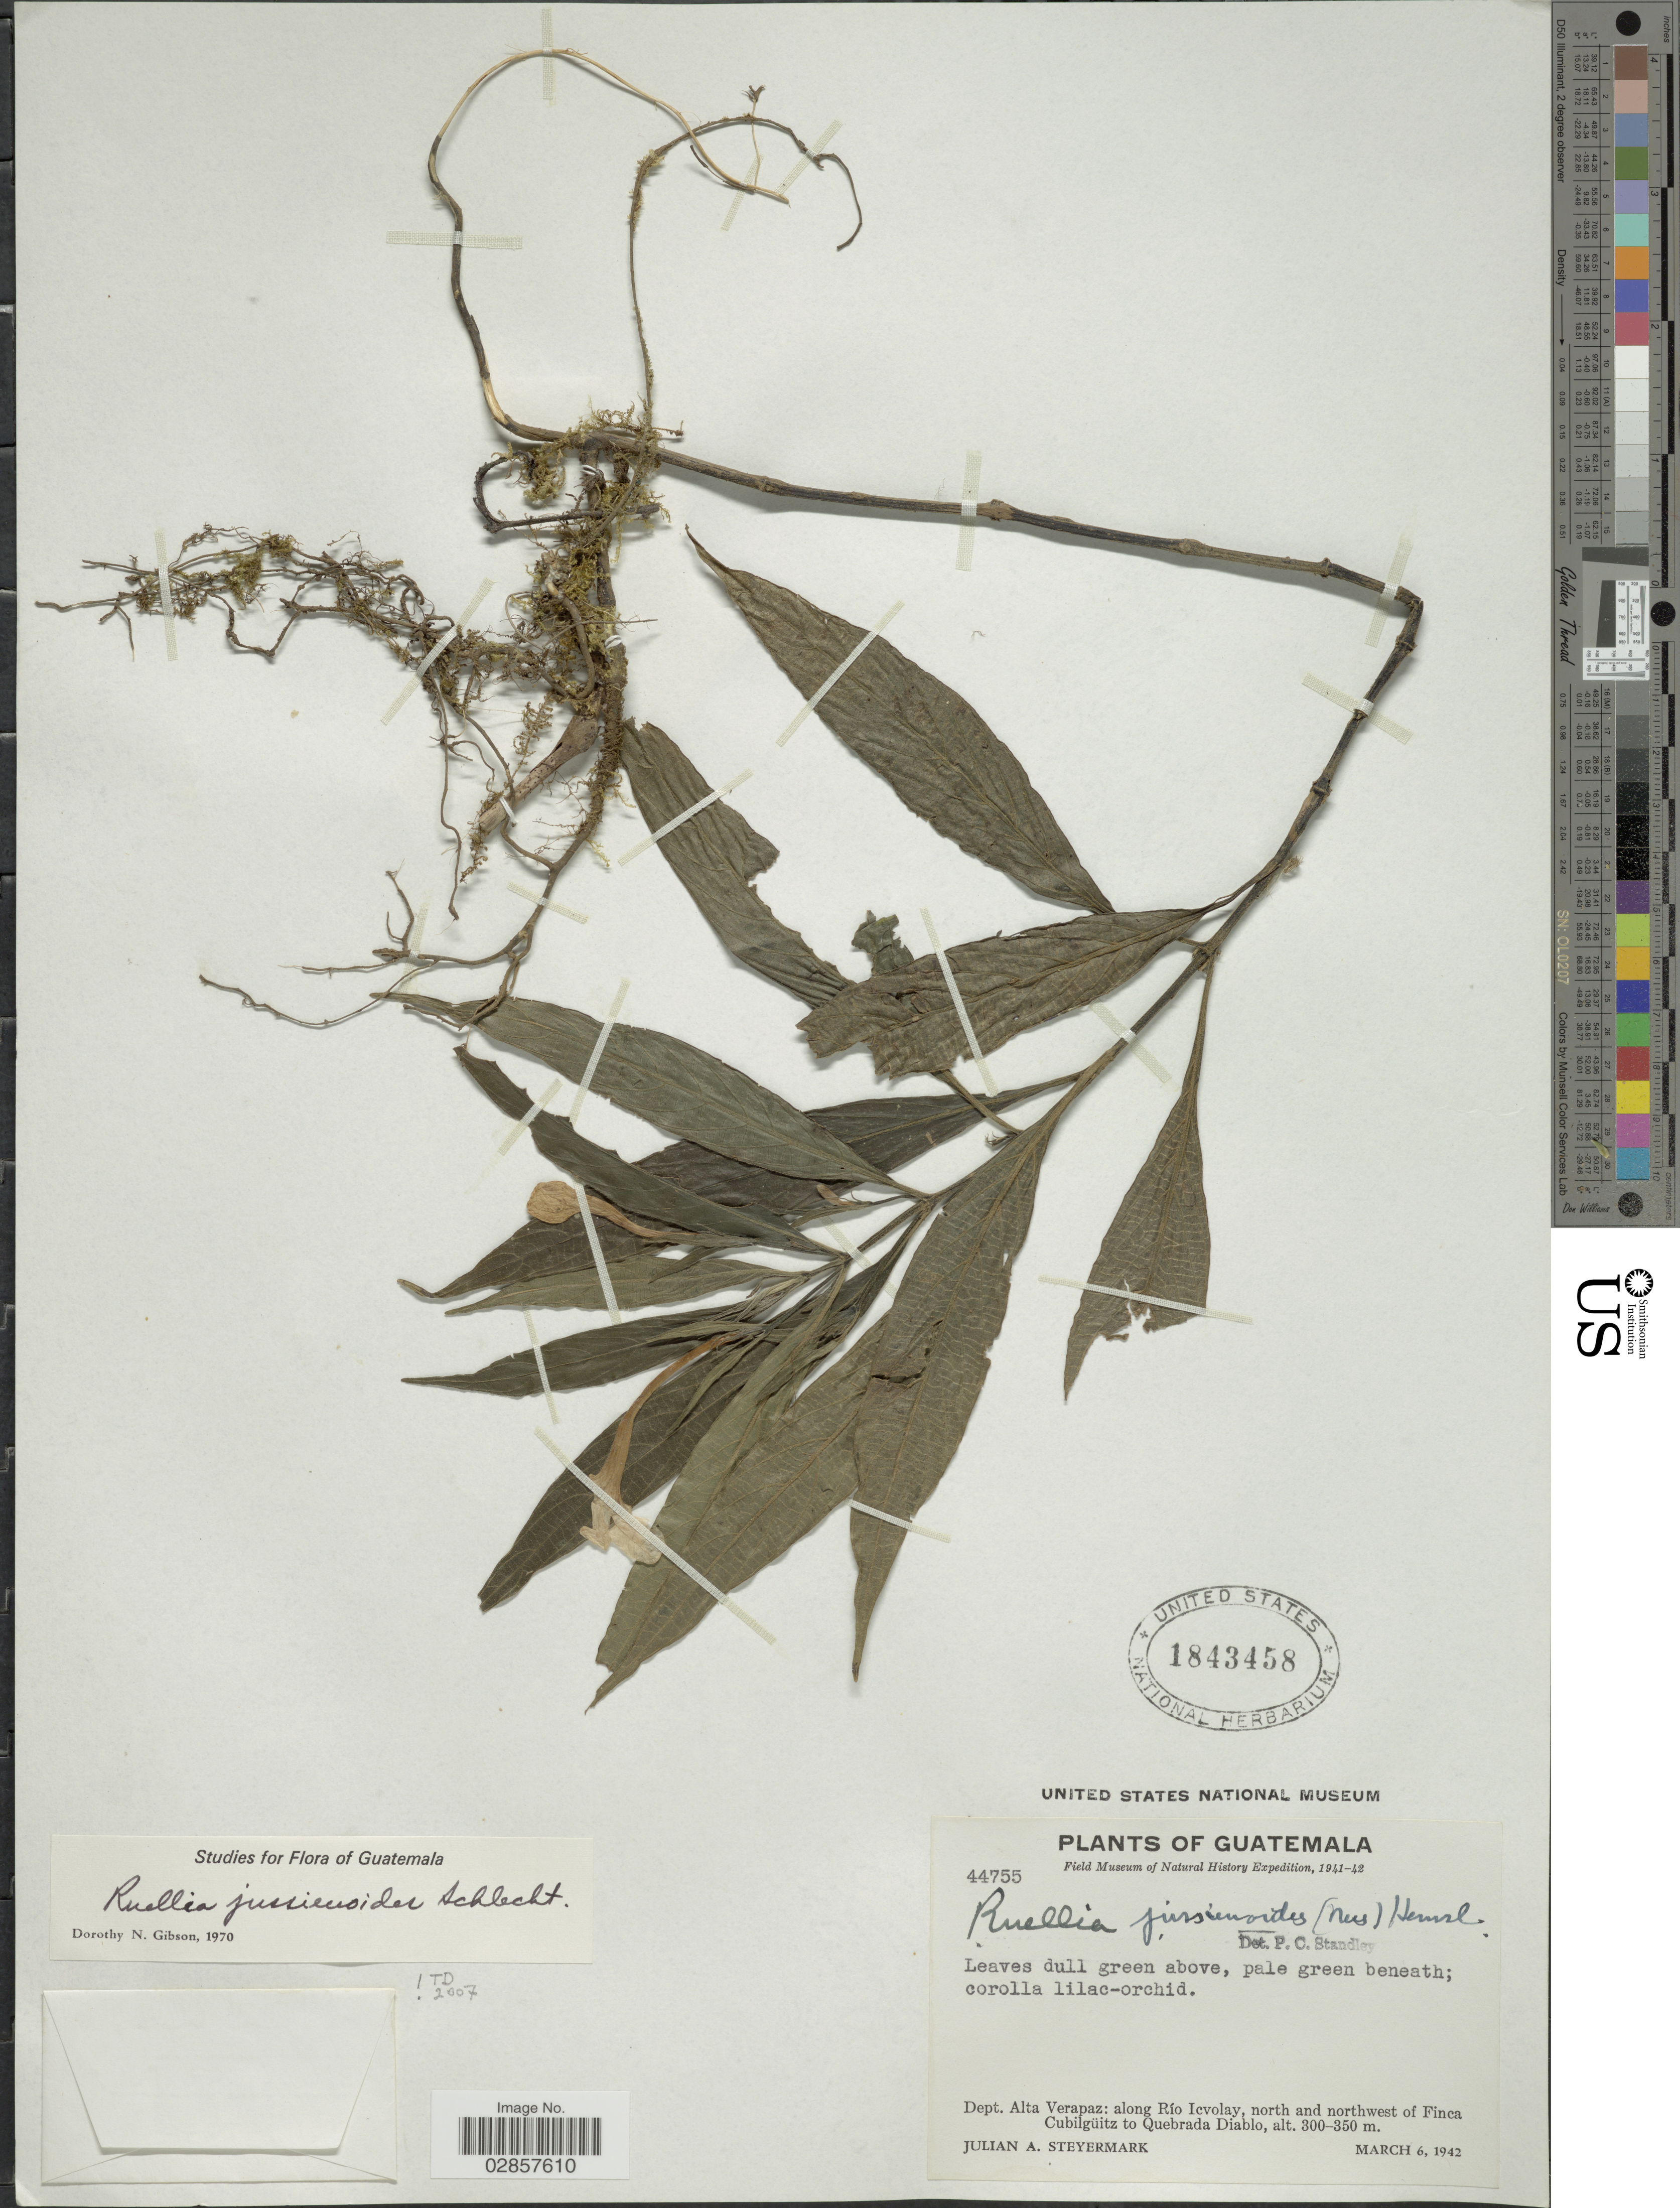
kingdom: Plantae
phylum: Tracheophyta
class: Magnoliopsida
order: Lamiales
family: Acanthaceae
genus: Ruellia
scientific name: Ruellia jussieuoides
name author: Schltdl. & Cham.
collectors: J. Steyermark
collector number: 44755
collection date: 1942-03-06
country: Guatemala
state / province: Alta Verapaz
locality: Dept. Alta Verapaz, along Río Icvolay, north and northwest of Finca Cubilgüitzs to Quebrada Diablo.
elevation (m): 300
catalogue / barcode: US 1843458